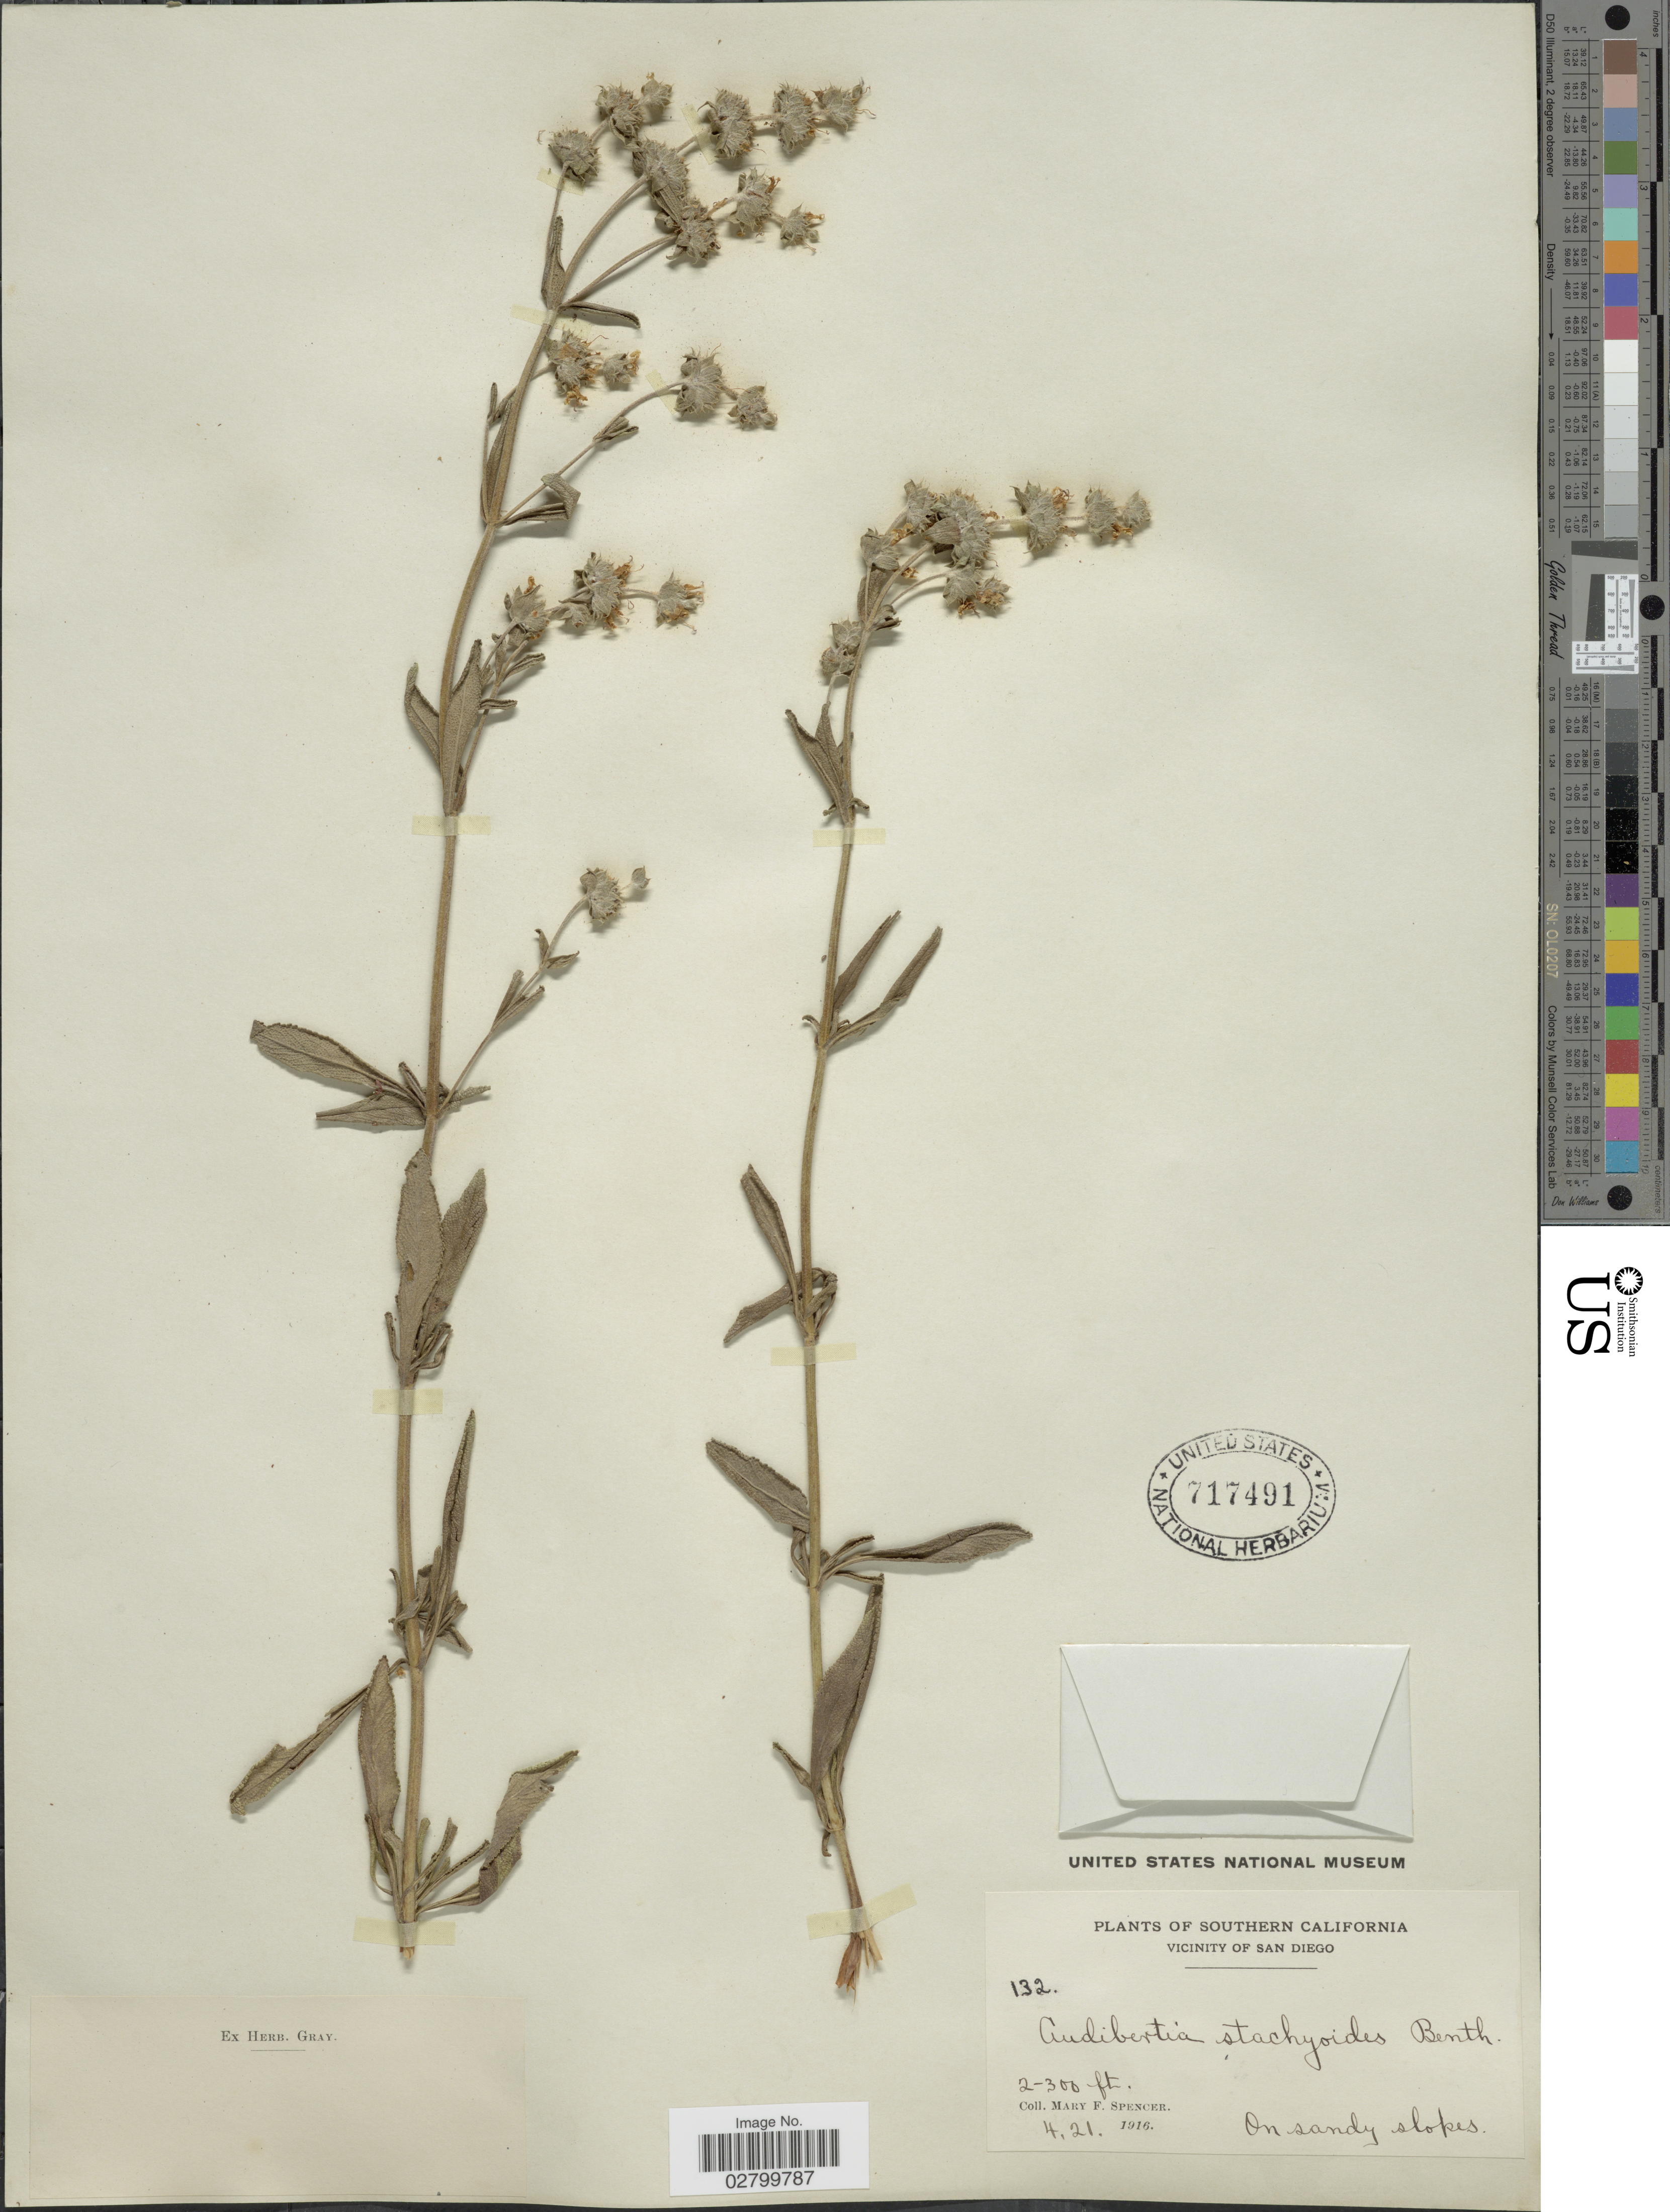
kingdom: Plantae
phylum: Tracheophyta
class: Magnoliopsida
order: Lamiales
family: Lamiaceae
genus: Salvia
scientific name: Salvia mellifera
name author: Greene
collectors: M. Spencer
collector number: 132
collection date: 1916-04-21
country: United States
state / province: California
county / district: San Diego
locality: Southern California. Vicinity of San Diego. On sandy slopes.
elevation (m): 61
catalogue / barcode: US 717491